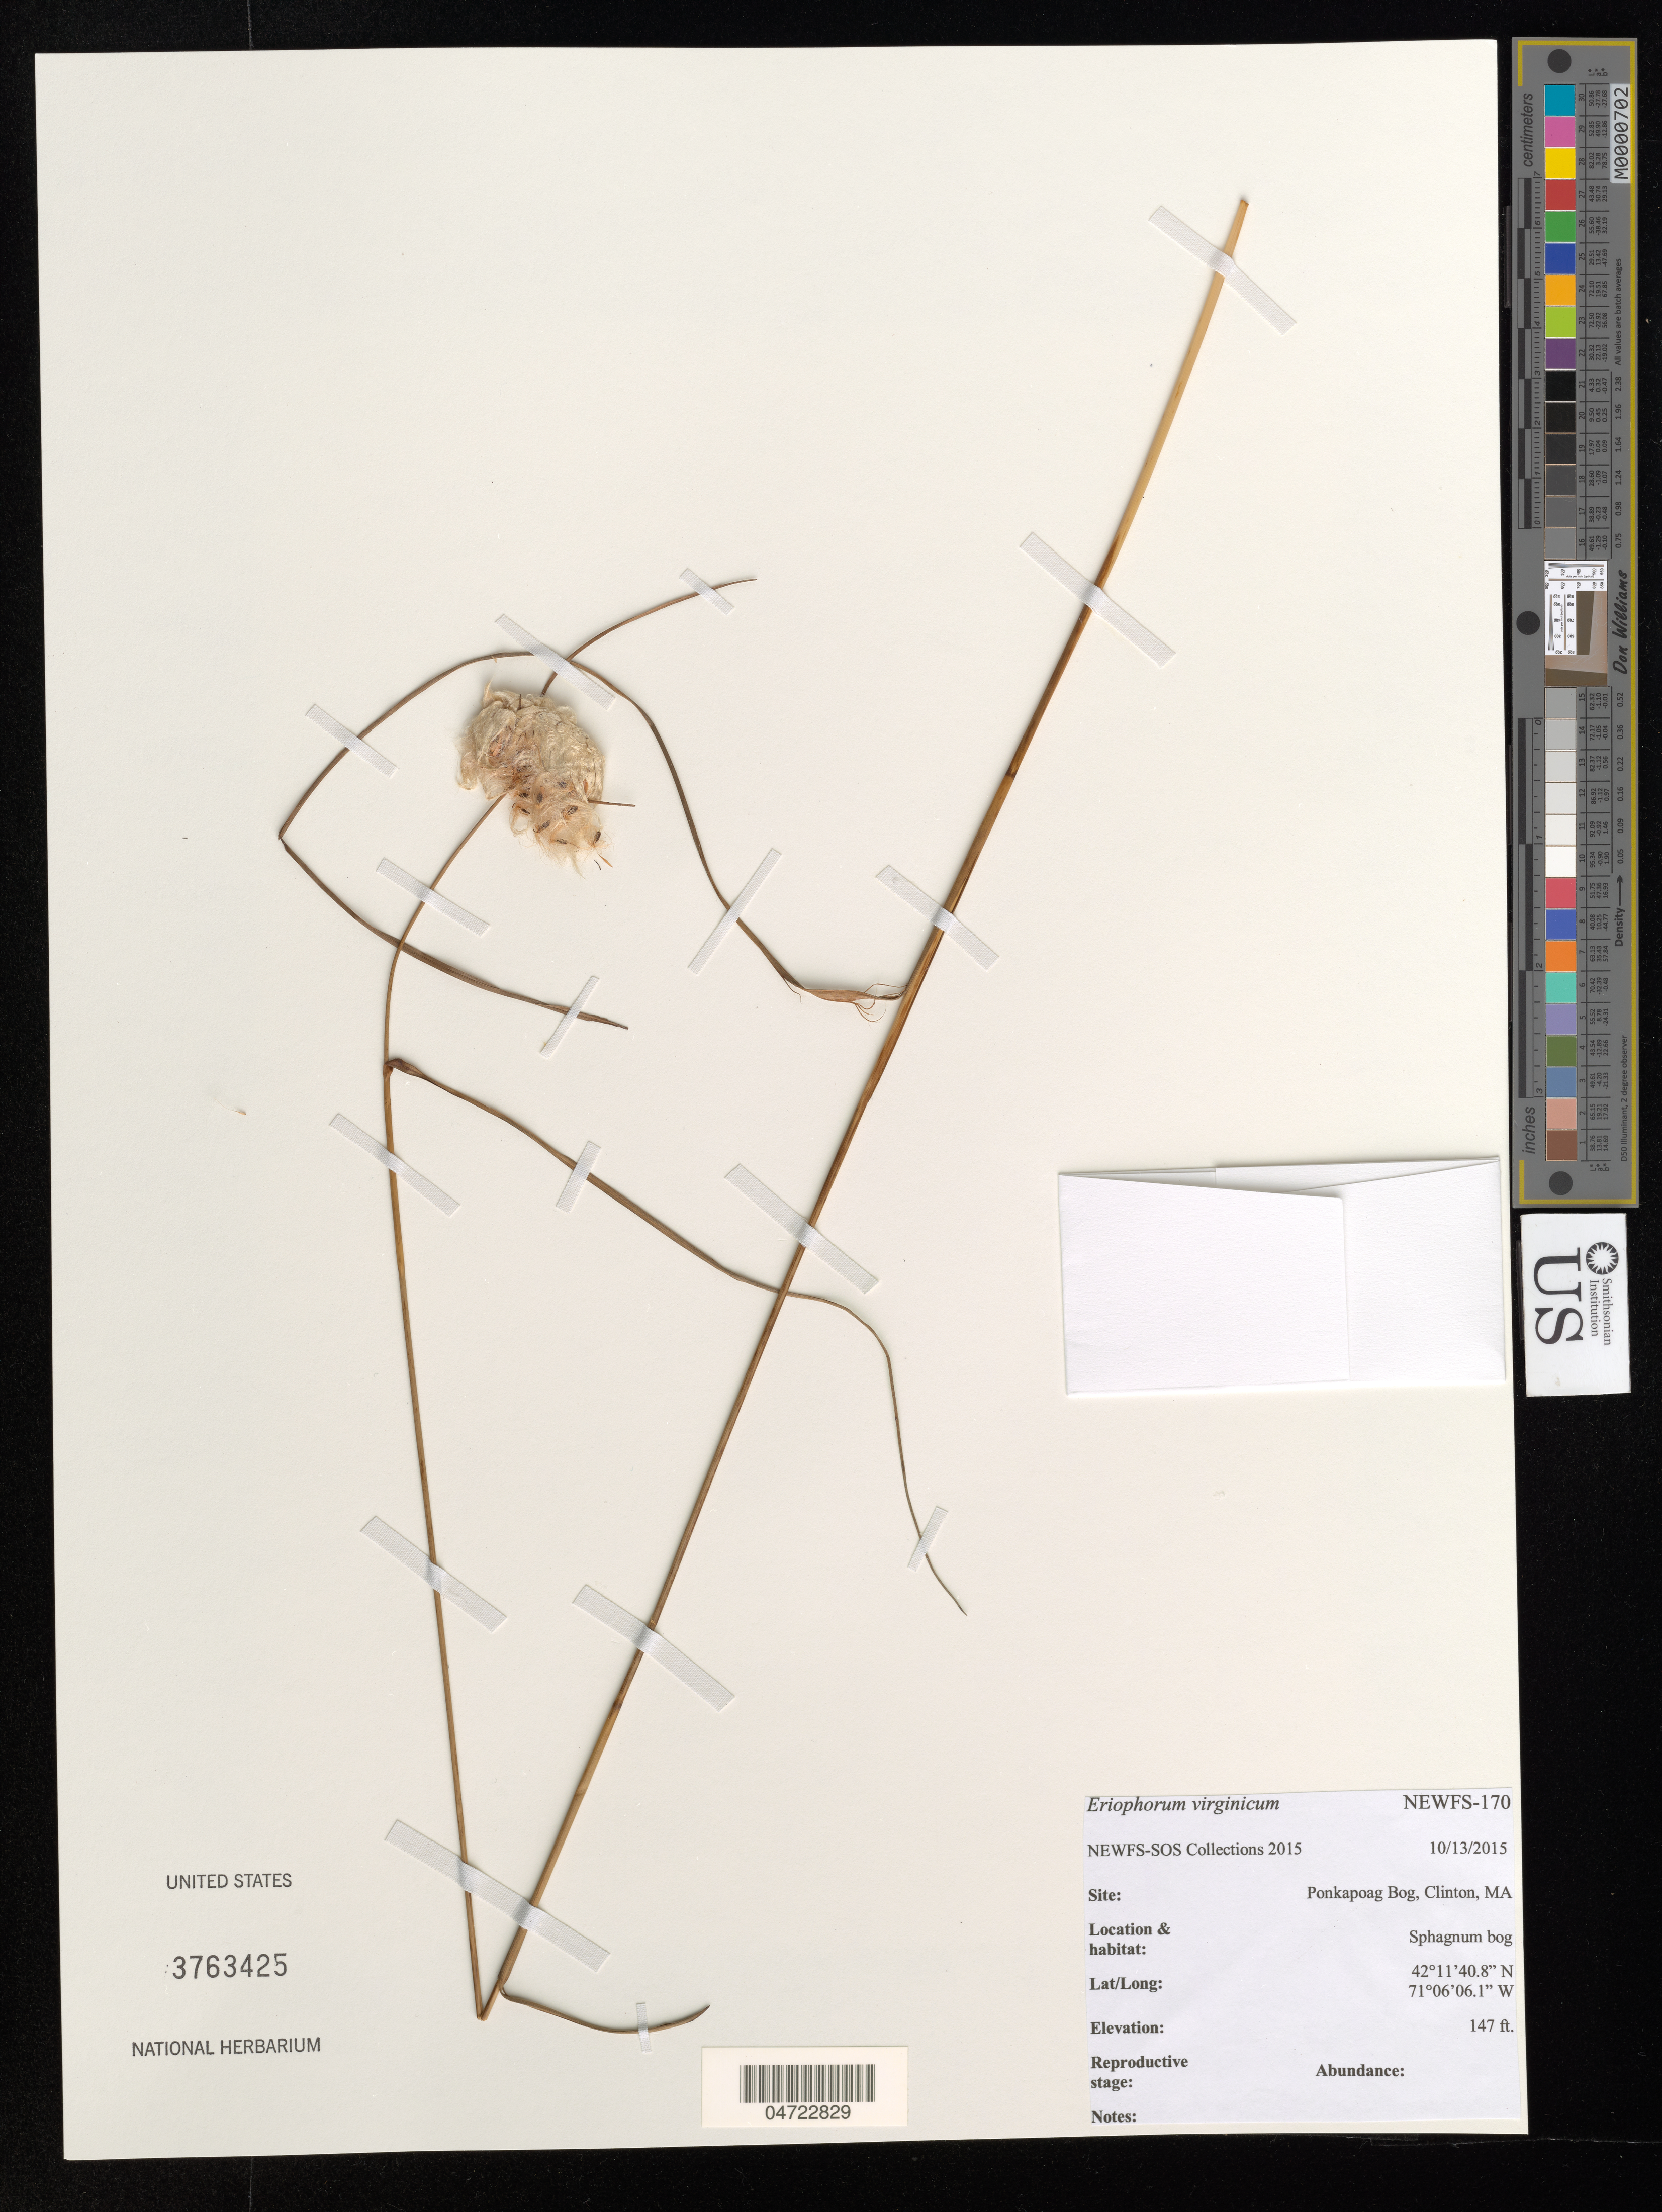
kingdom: Plantae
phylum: Tracheophyta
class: Liliopsida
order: Poales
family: Cyperaceae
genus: Eriophorum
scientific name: Eriophorum virginicum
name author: L.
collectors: NEWFS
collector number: NEWFS-170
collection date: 2015-10-13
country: United States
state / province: Massachusetts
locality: Ponkapoag Bog, Clinton.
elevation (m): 45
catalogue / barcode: US 3763425